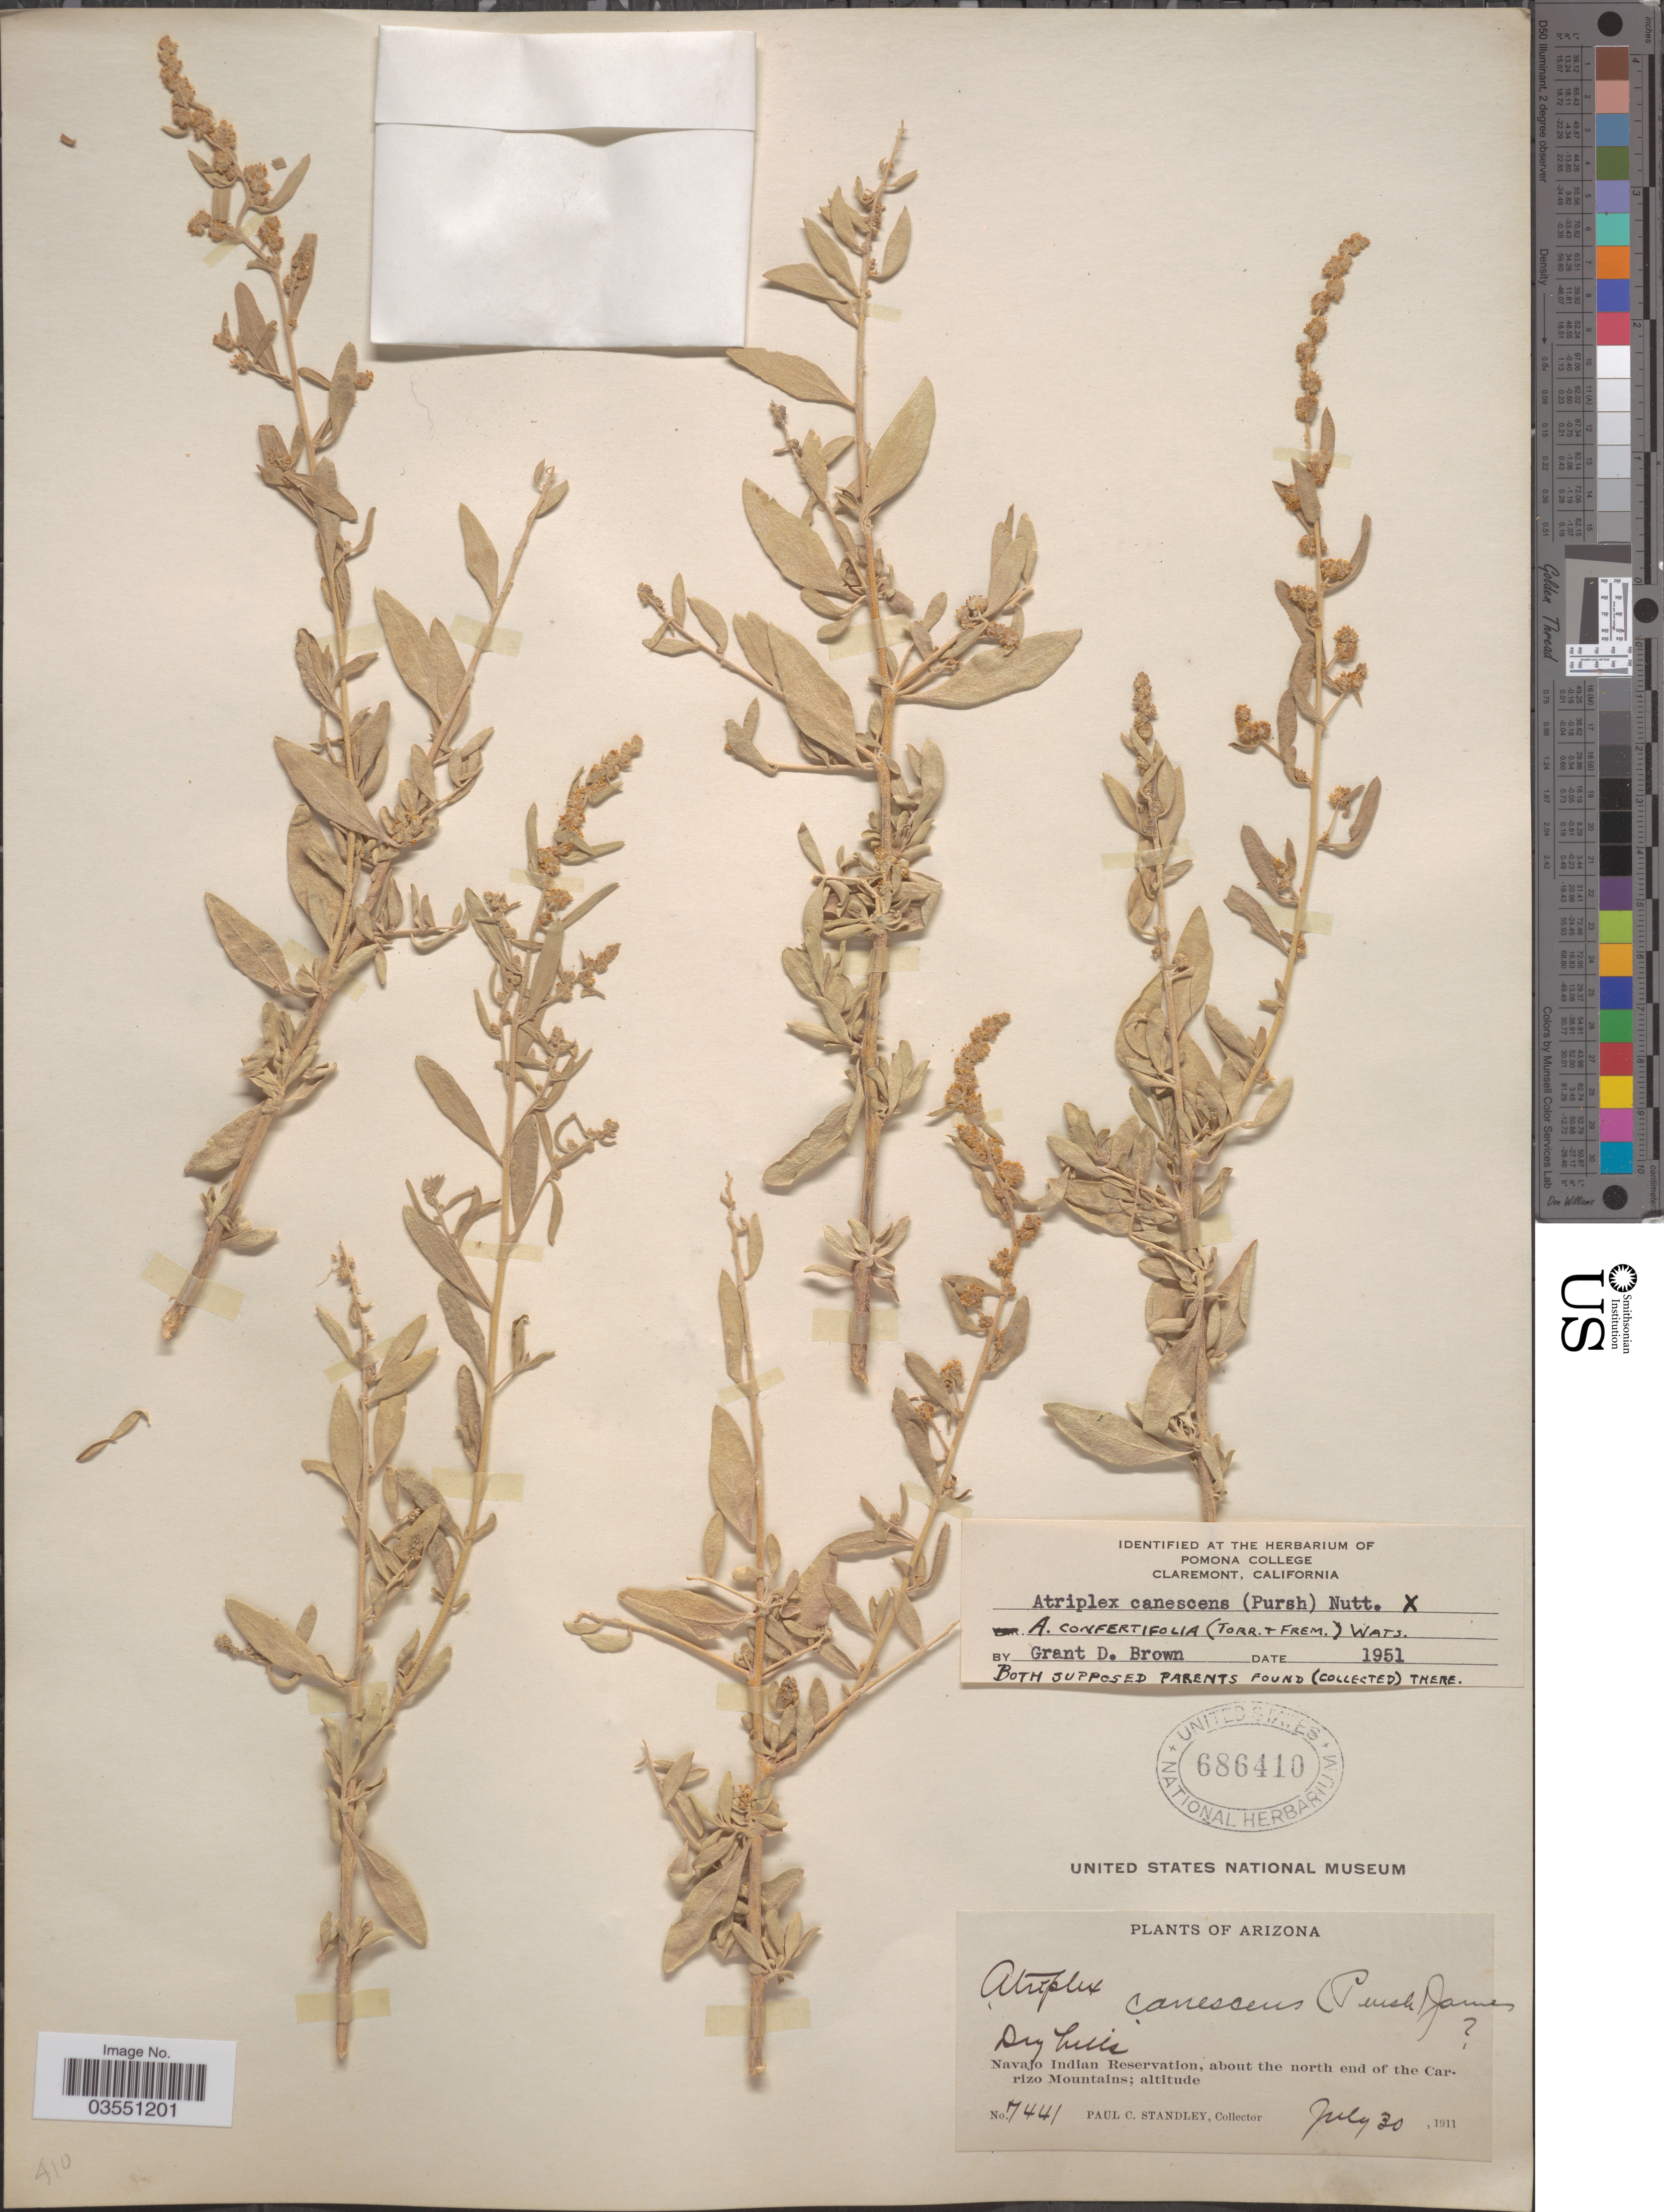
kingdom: Plantae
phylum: Tracheophyta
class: Magnoliopsida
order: Caryophyllales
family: Amaranthaceae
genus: Atriplex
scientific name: Atriplex canescens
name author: (Pursh) Nutt.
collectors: P. C. Standley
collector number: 7441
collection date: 1911-07-30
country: United States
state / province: Arizona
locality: Navajo Indian Reservation, about the north end of the Carrizo Mountains.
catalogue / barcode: US 686410